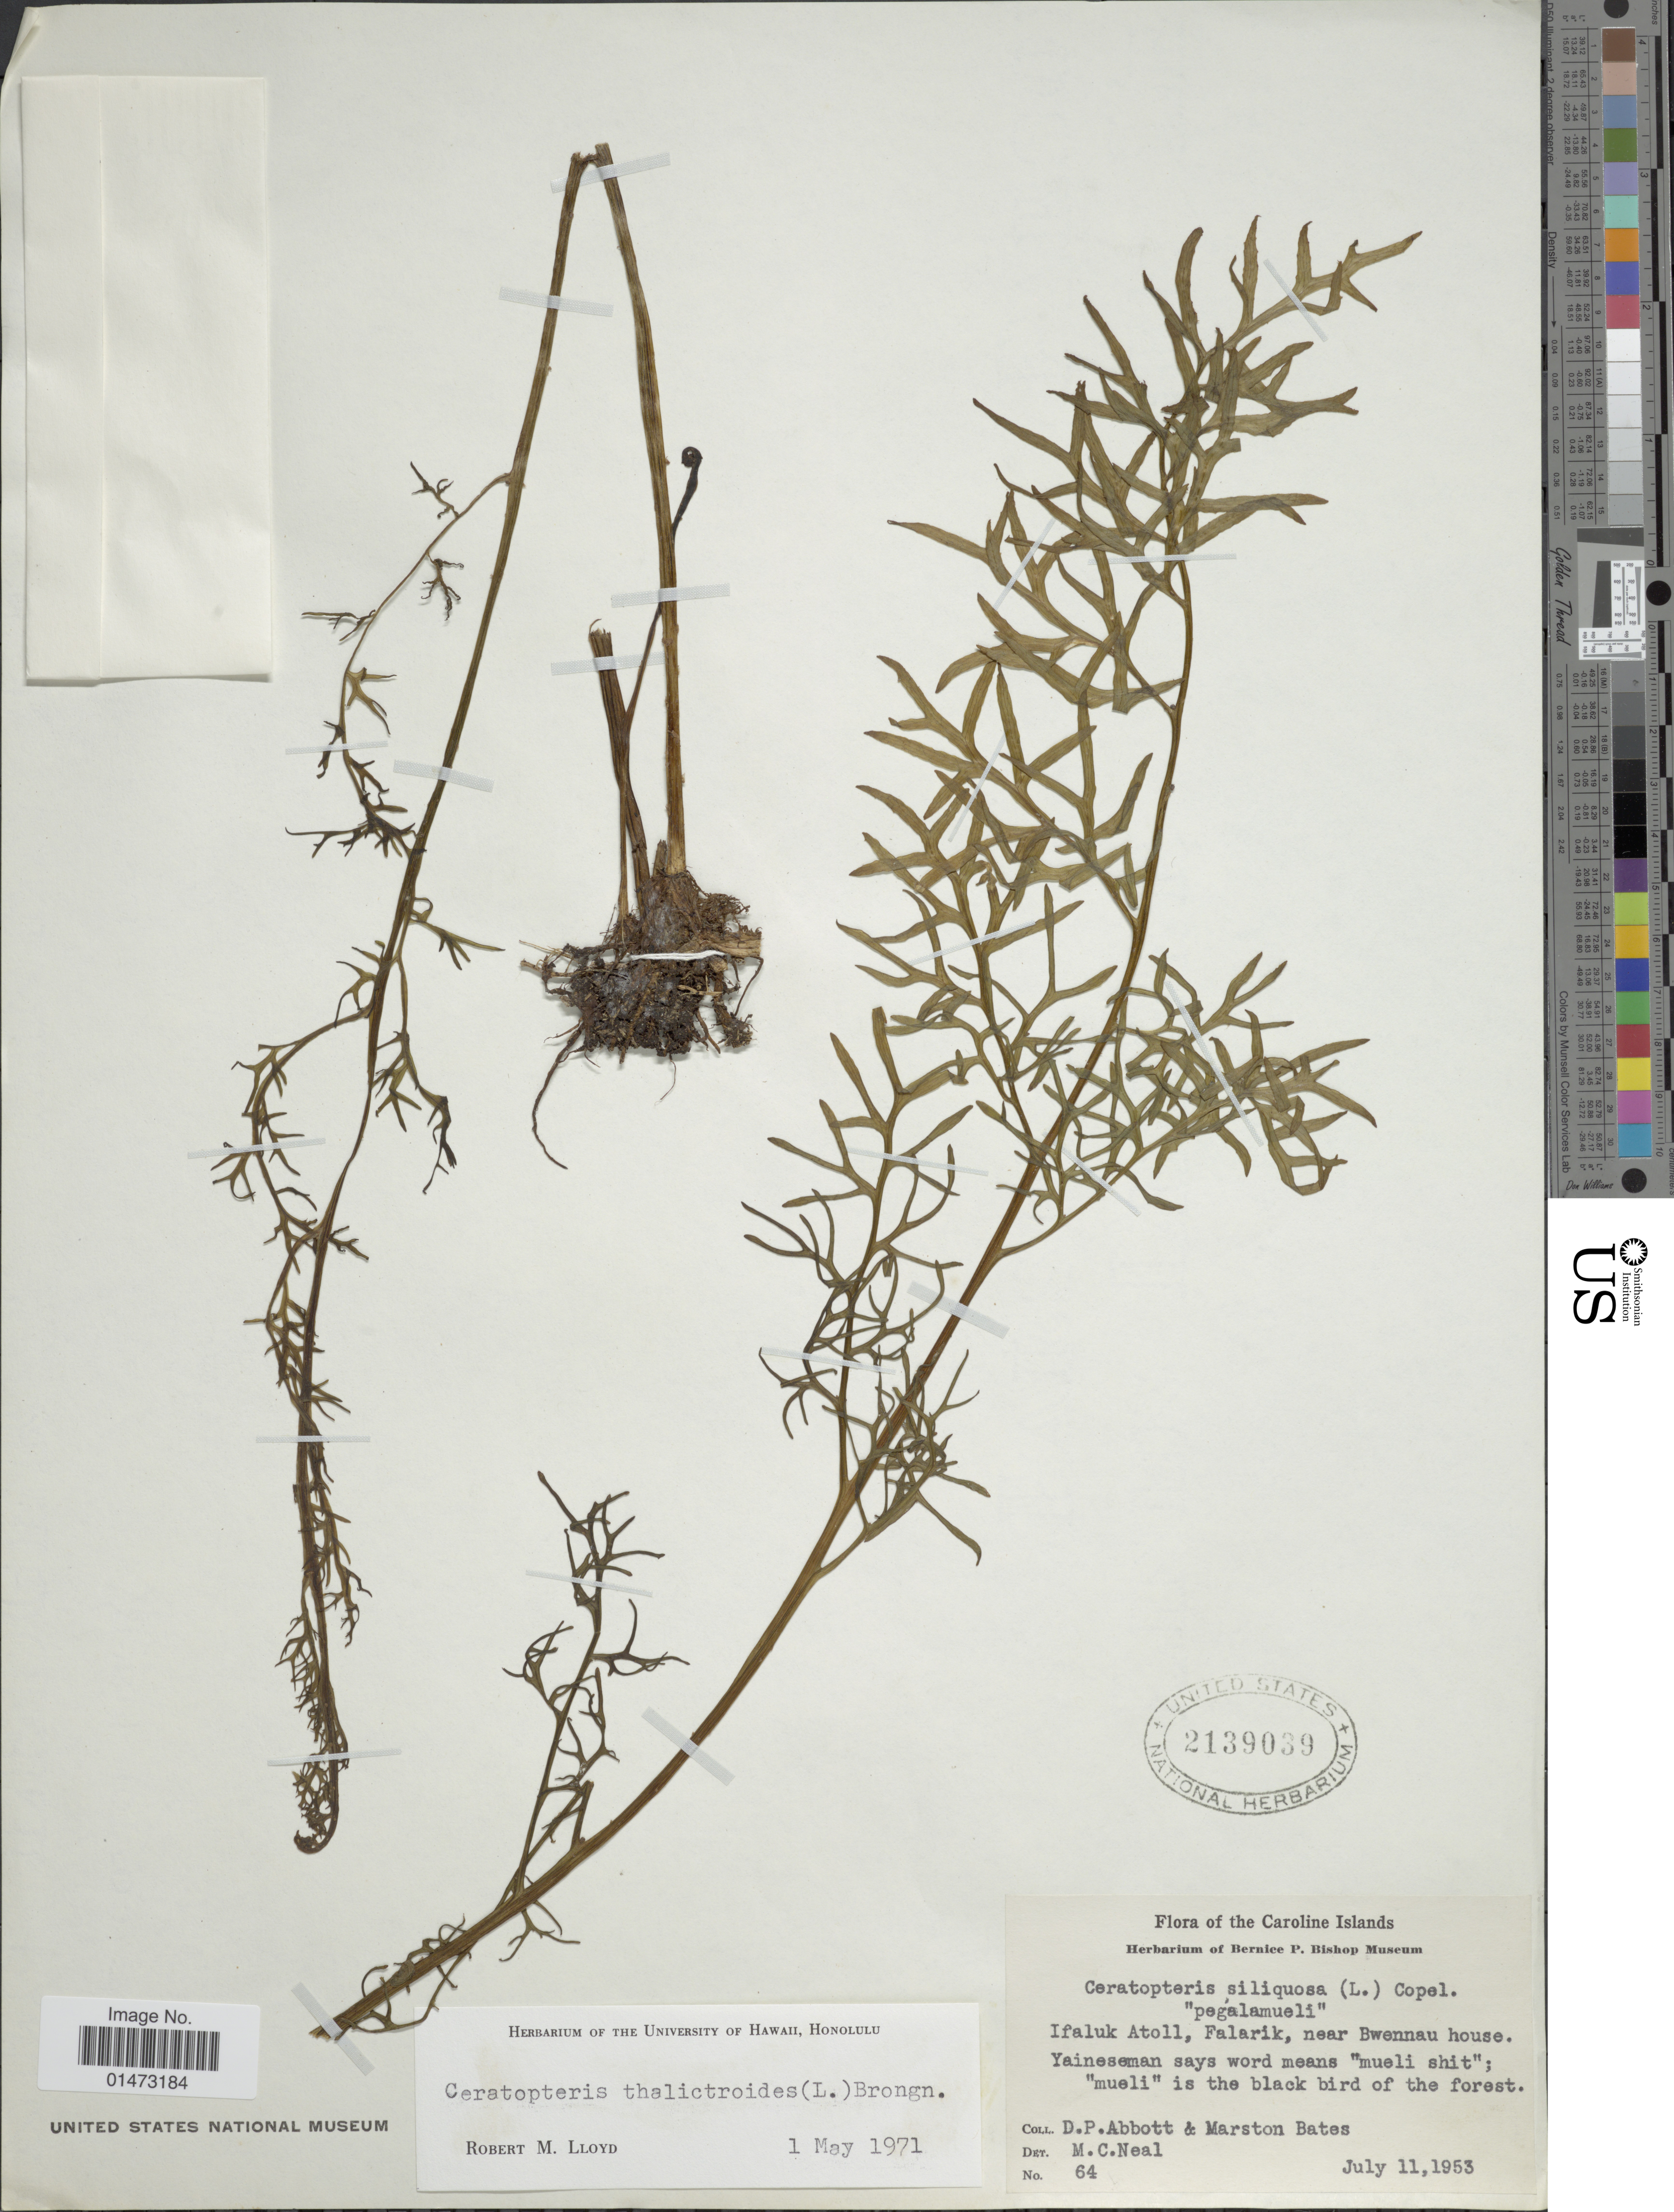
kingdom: Plantae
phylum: Tracheophyta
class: Polypodiopsida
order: Polypodiales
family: Pteridaceae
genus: Ceratopteris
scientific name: Ceratopteris thalictroides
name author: (L.) Brongn.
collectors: D. P. Abbott & M. Bates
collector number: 64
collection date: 1953-07-11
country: Micronesia, Federated States of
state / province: Yap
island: Ifalik [Ifaluk] Atoll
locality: Caroline Islands. Ifaluk Atoll, Falarik, near Bwennau house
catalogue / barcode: US 2139039